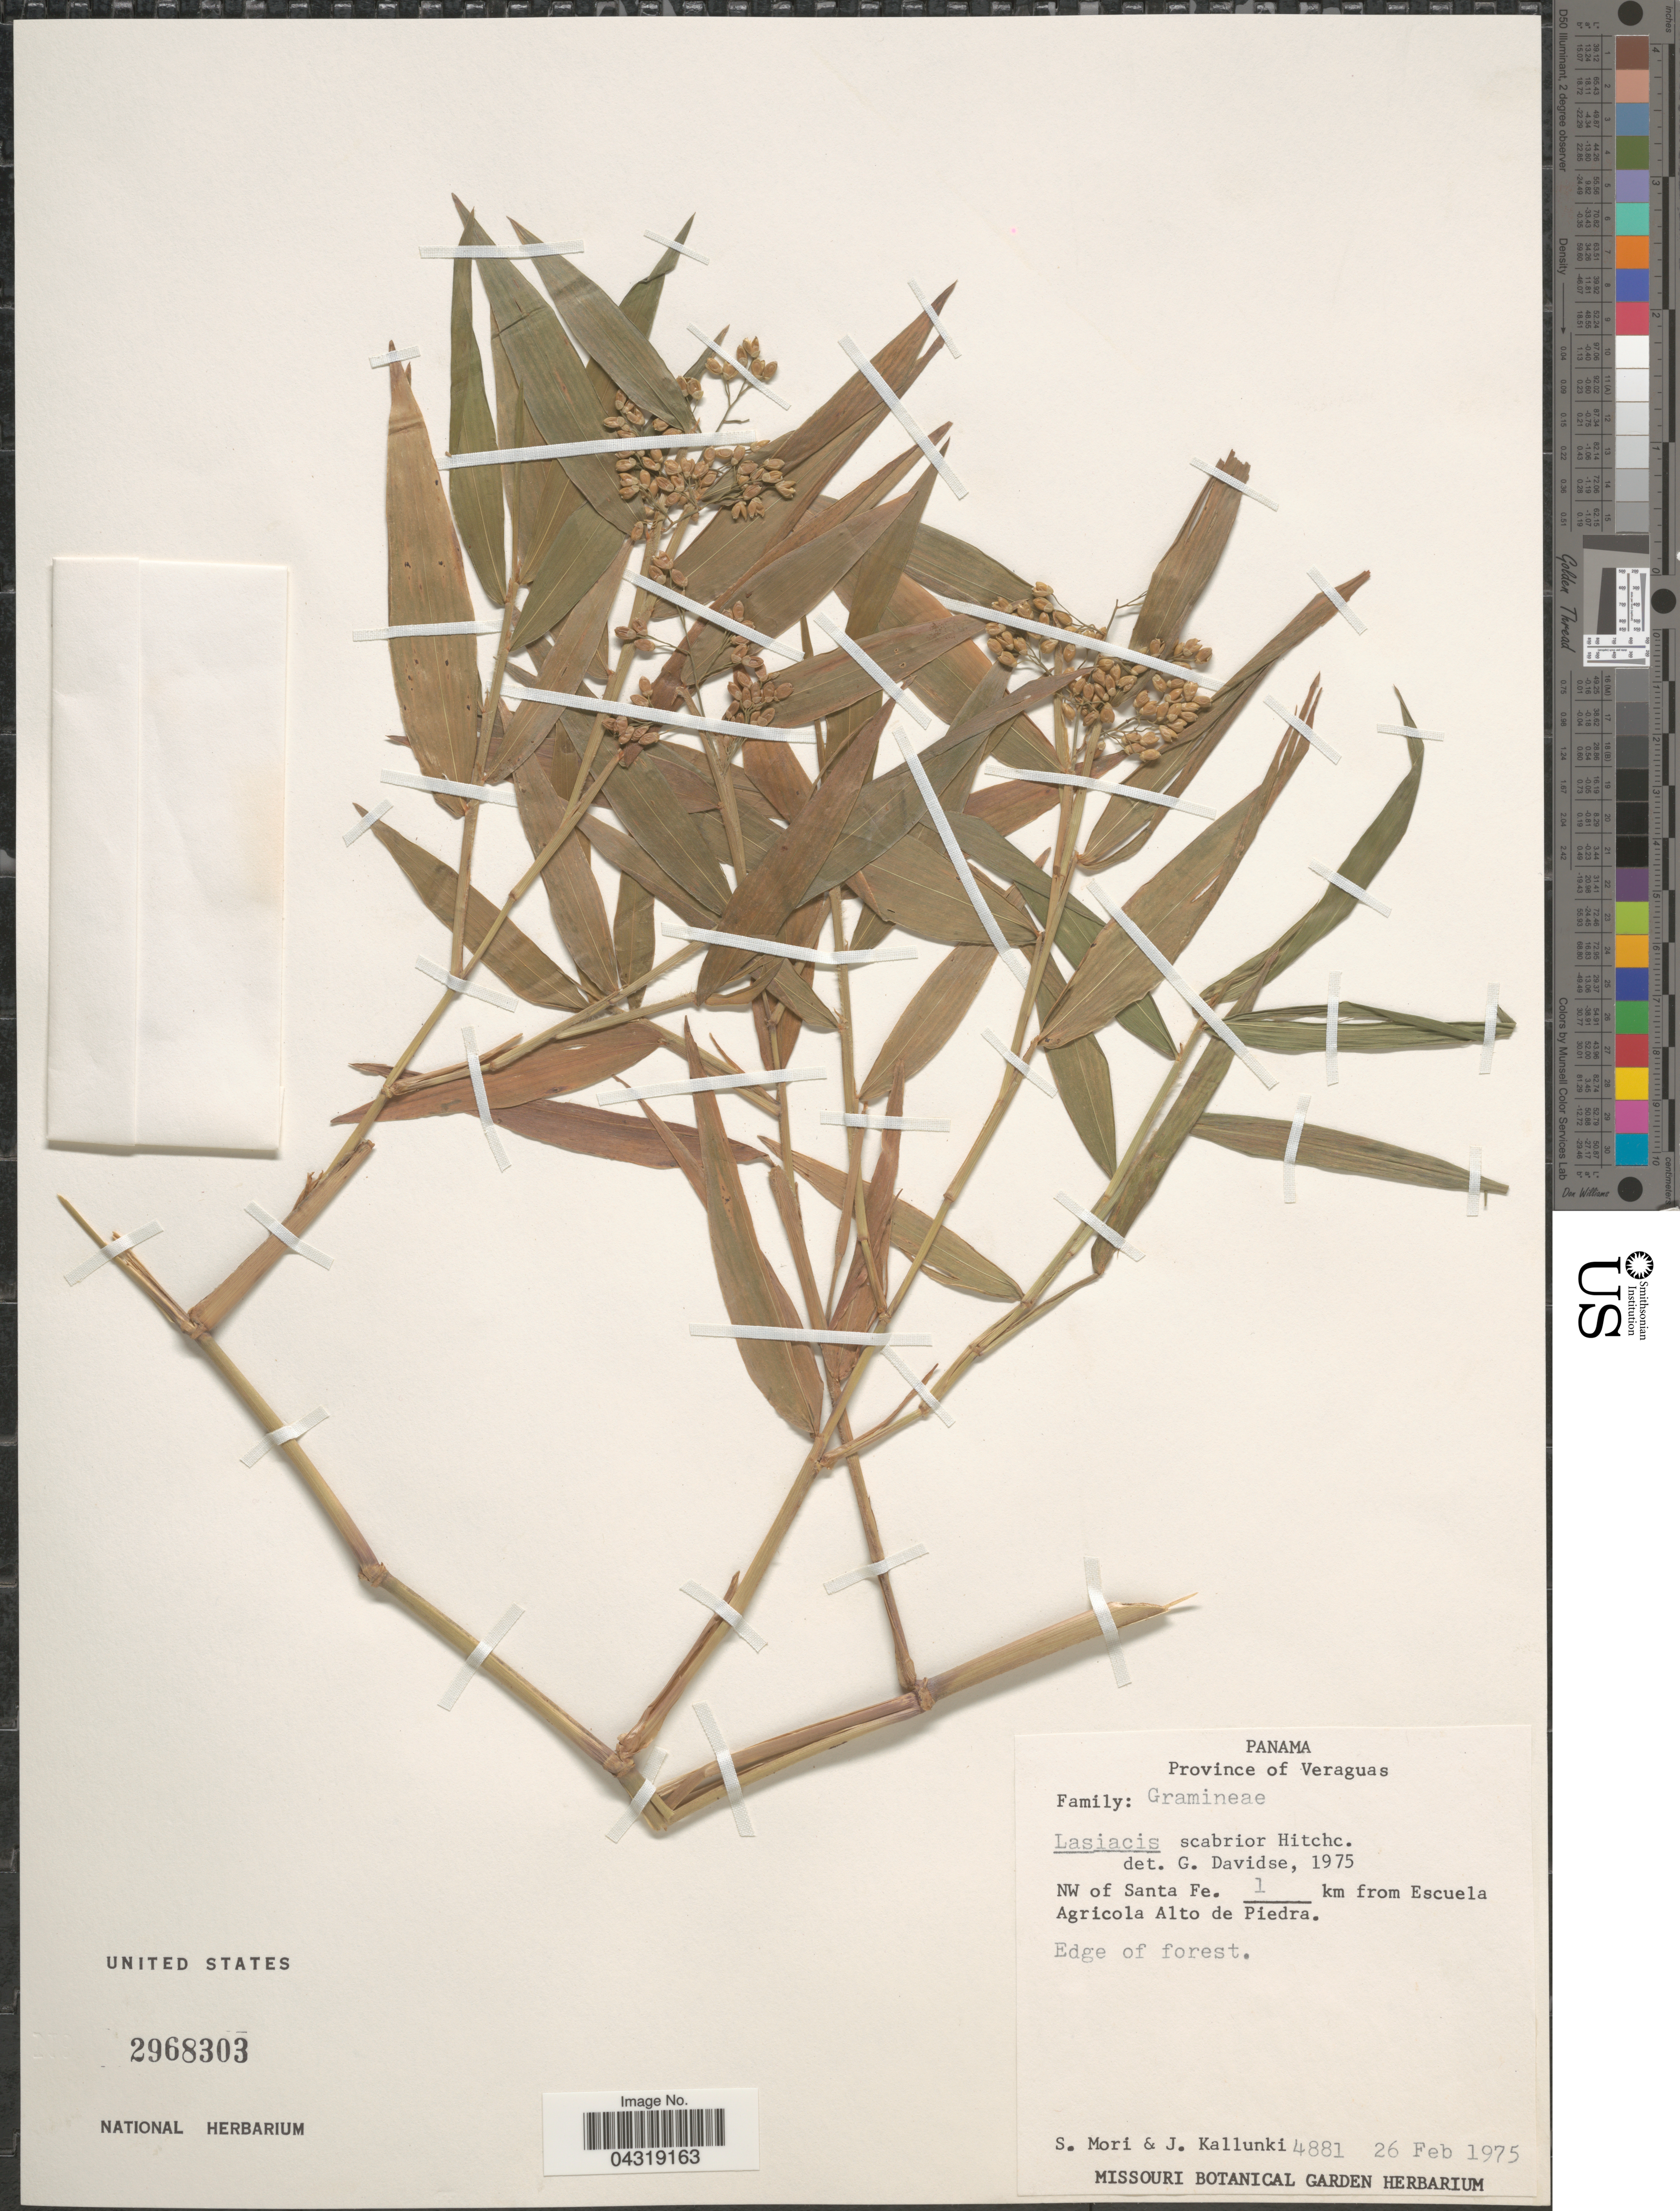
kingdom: Plantae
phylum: Tracheophyta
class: Liliopsida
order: Poales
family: Poaceae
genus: Lasiacis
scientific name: Lasiacis scabrior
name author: Hitchc.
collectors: S. Mori & J. Kallunki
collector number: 4881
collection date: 1975-02-26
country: Panama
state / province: Veraguas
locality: NW of Santa Fe. 1 km from Escuela Agricola Alto de Piedra.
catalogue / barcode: US 2968303